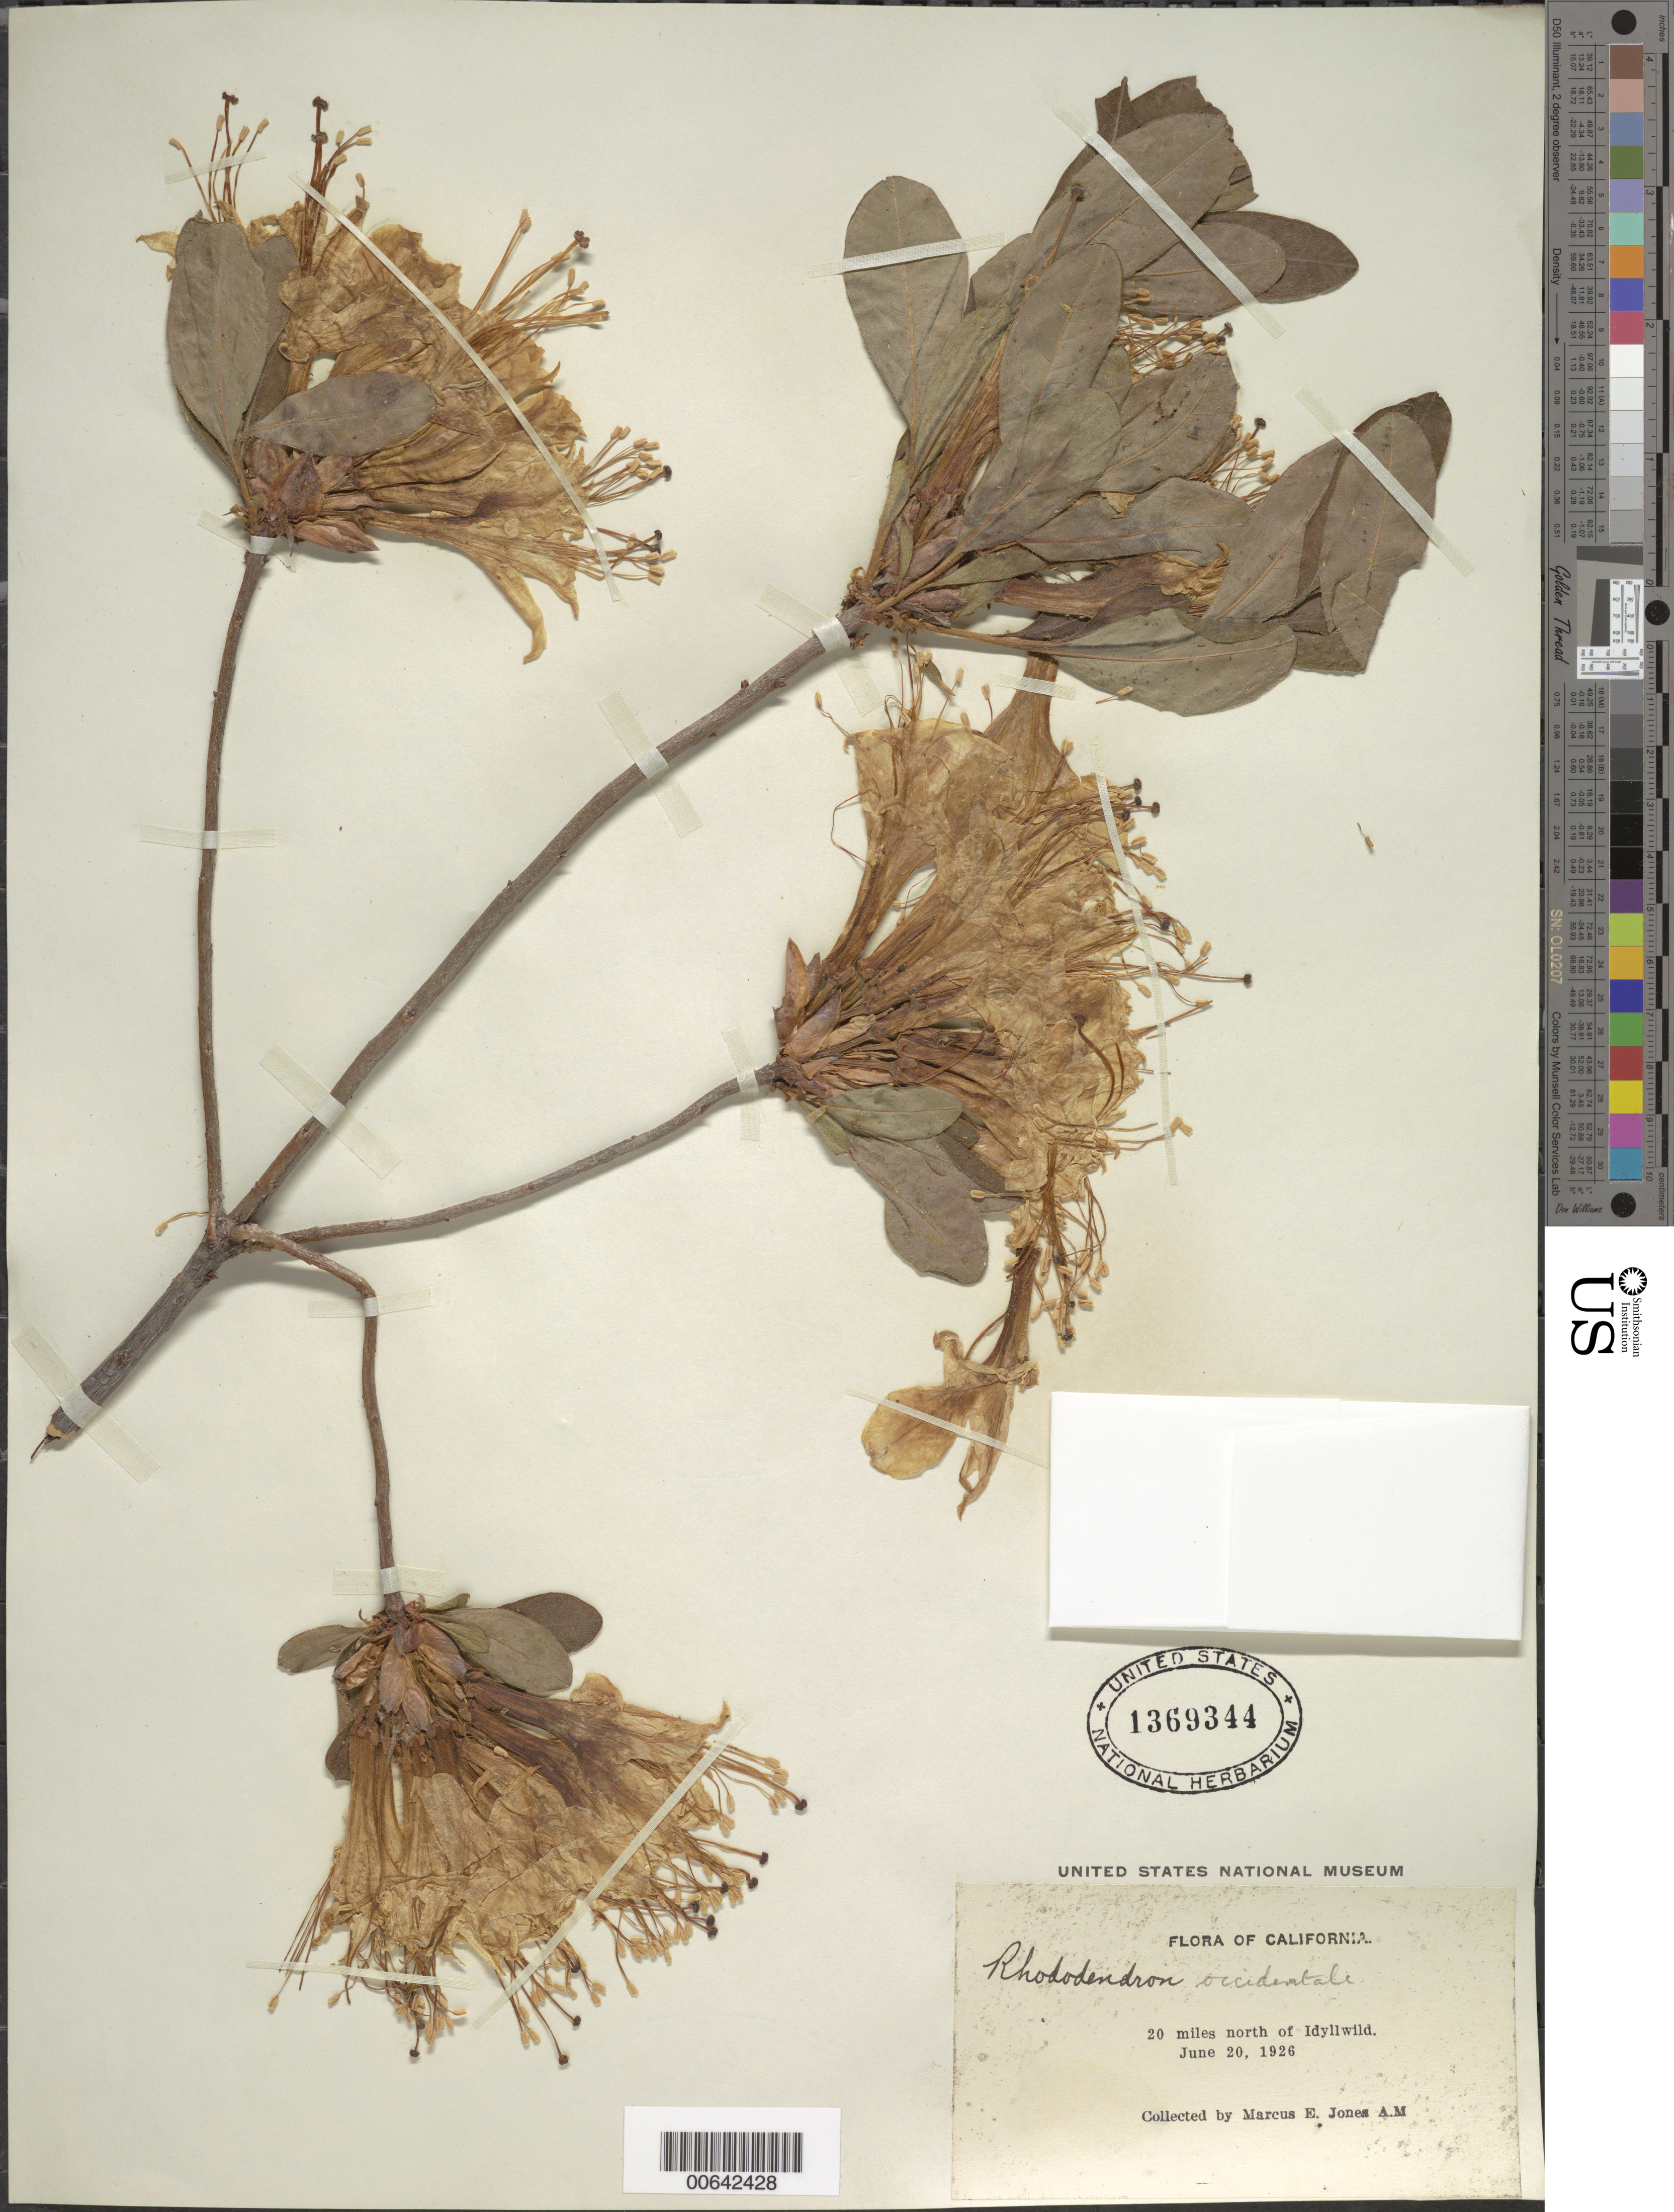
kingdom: Plantae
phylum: Tracheophyta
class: Magnoliopsida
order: Ericales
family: Ericaceae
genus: Rhododendron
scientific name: Rhododendron occidentale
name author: (Torr. & A. Gray) A. Gray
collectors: M. E. Jones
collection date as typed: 20 Jun 1926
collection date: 1926-06-20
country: United States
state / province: California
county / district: Riverside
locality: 20 miles north of Idyllwild.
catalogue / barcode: US 1369344